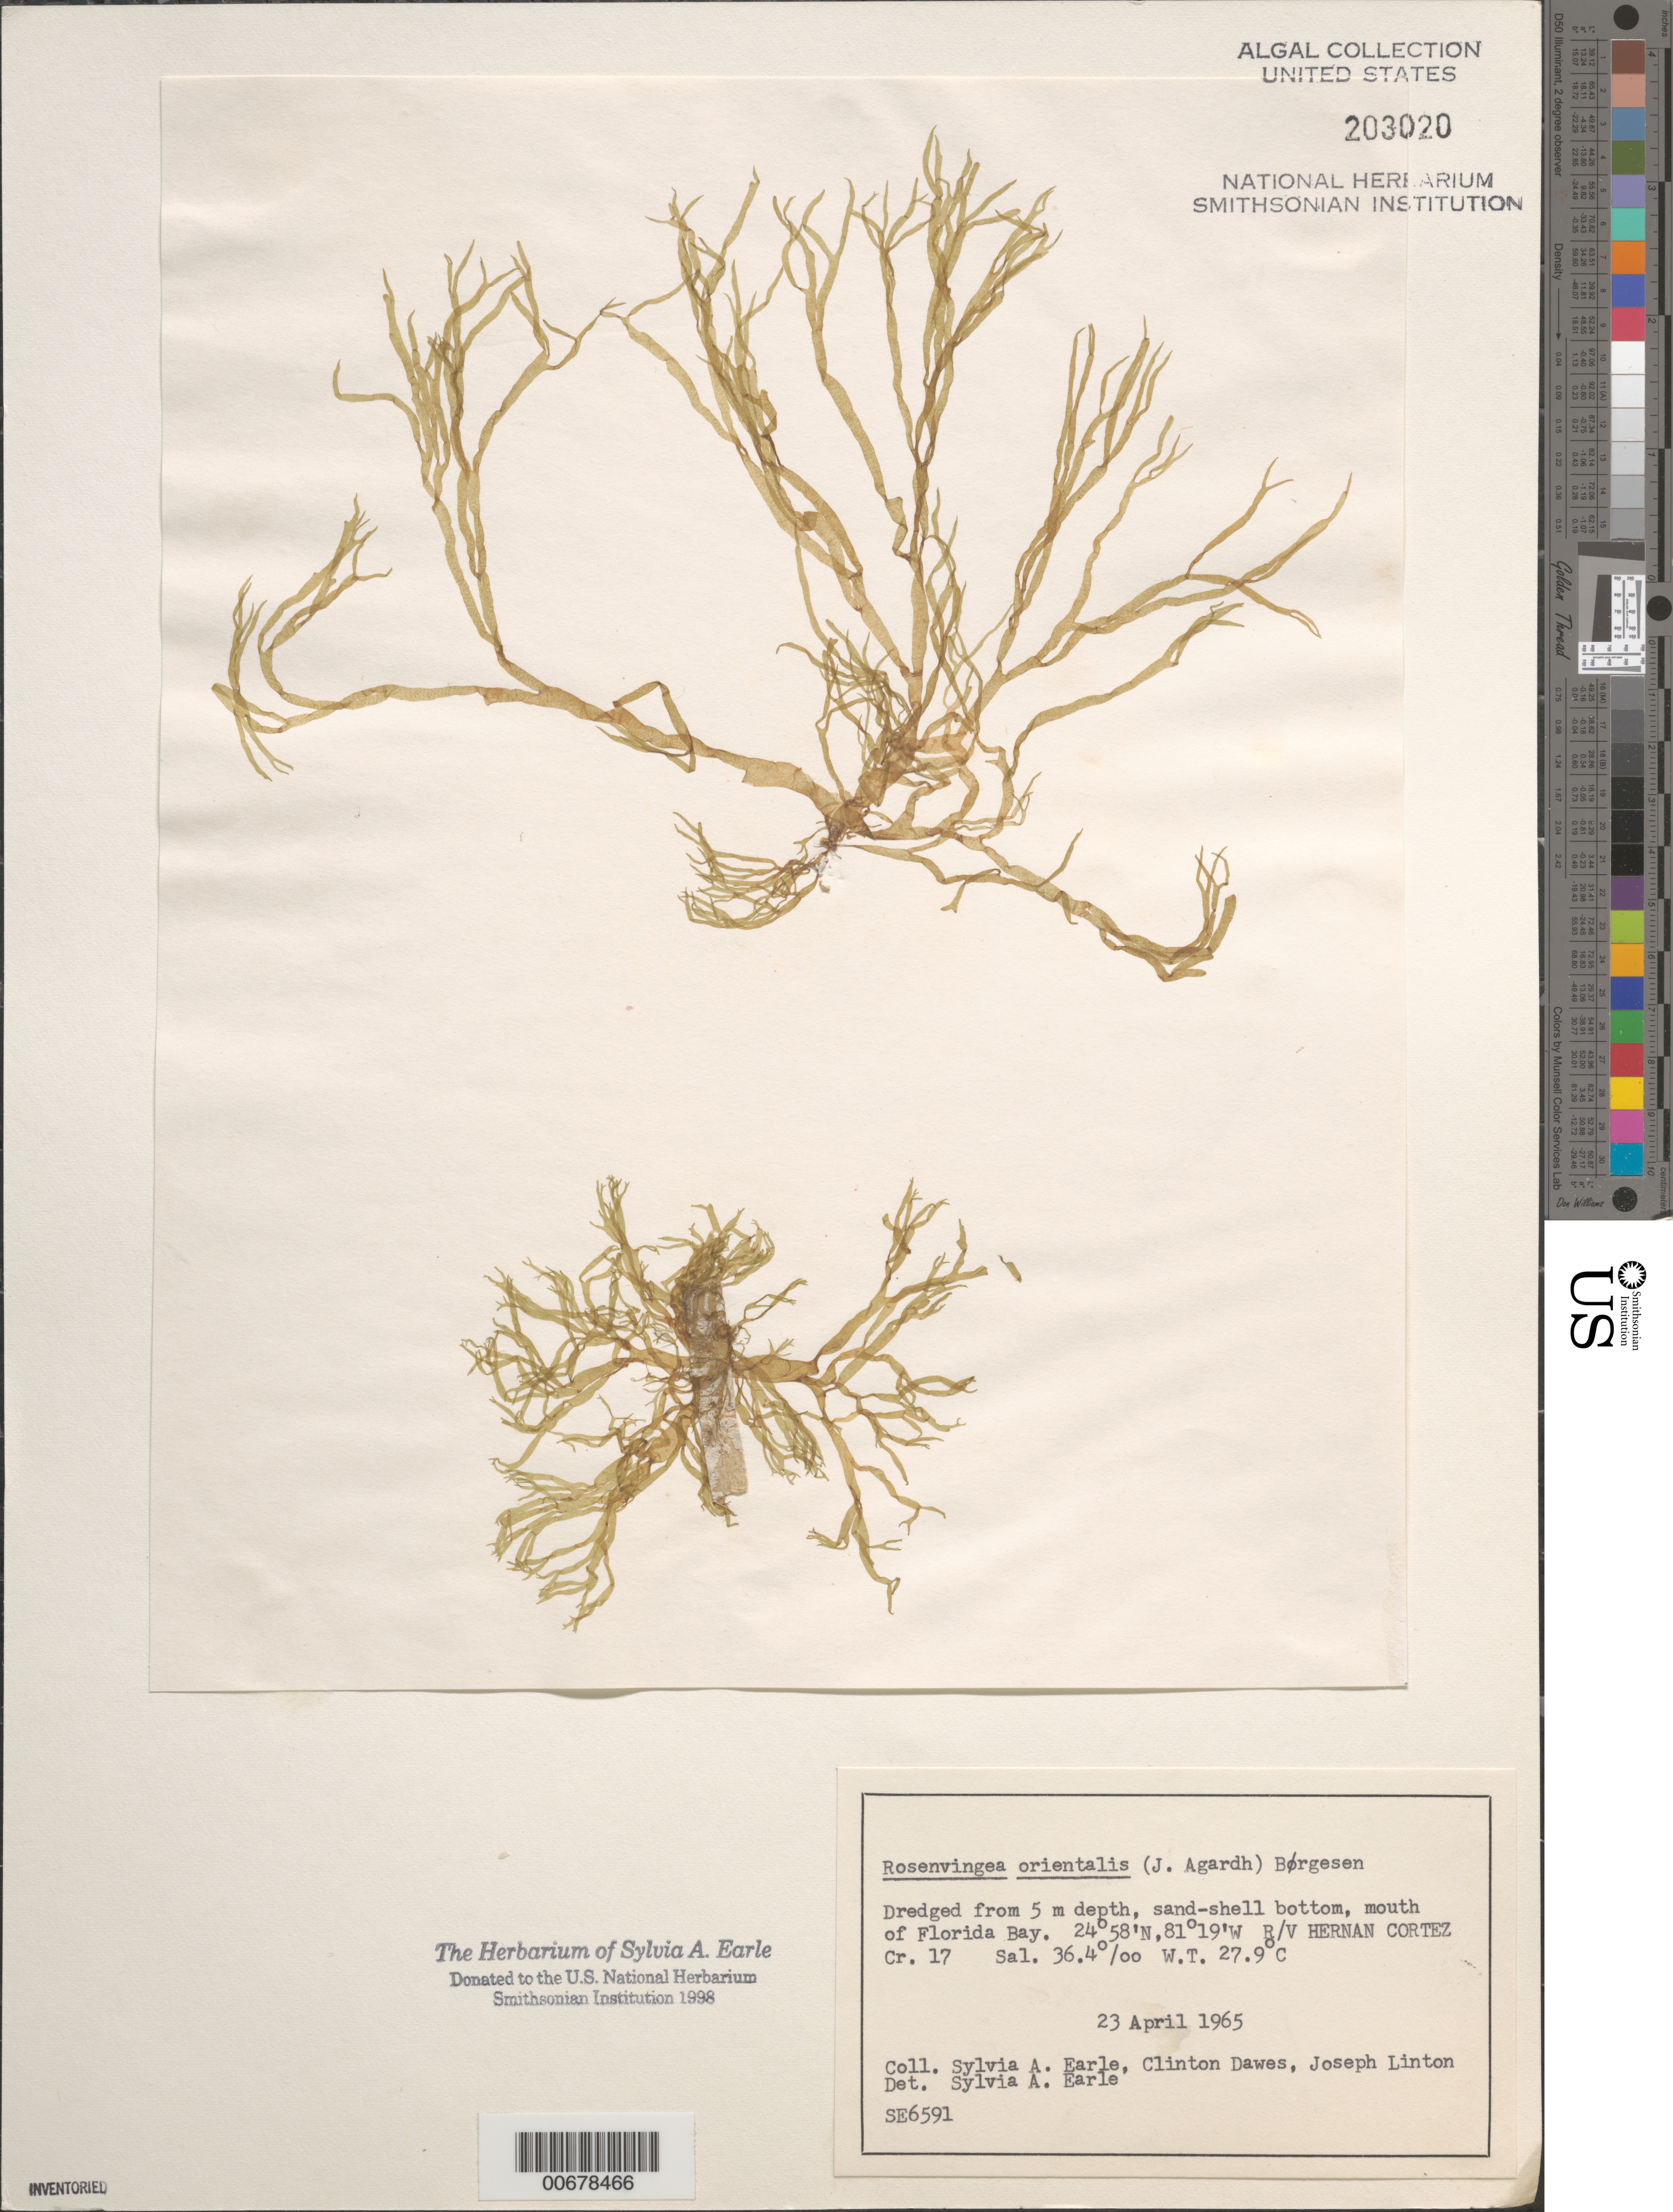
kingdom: Chromista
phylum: Ochrophyta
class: Phaeophyceae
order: Scytosiphonales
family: Scytosiphonaceae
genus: Rosenvingea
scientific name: Rosenvingea orientalis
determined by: Earle, S. A.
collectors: S. A. Earle, C. Dawes & J. Linton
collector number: SE 6591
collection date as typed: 23 Apr 1965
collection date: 1965-04-23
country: United States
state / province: Florida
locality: Florida Bay mouth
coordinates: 24 58' N, 81 19' W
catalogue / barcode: US 203020